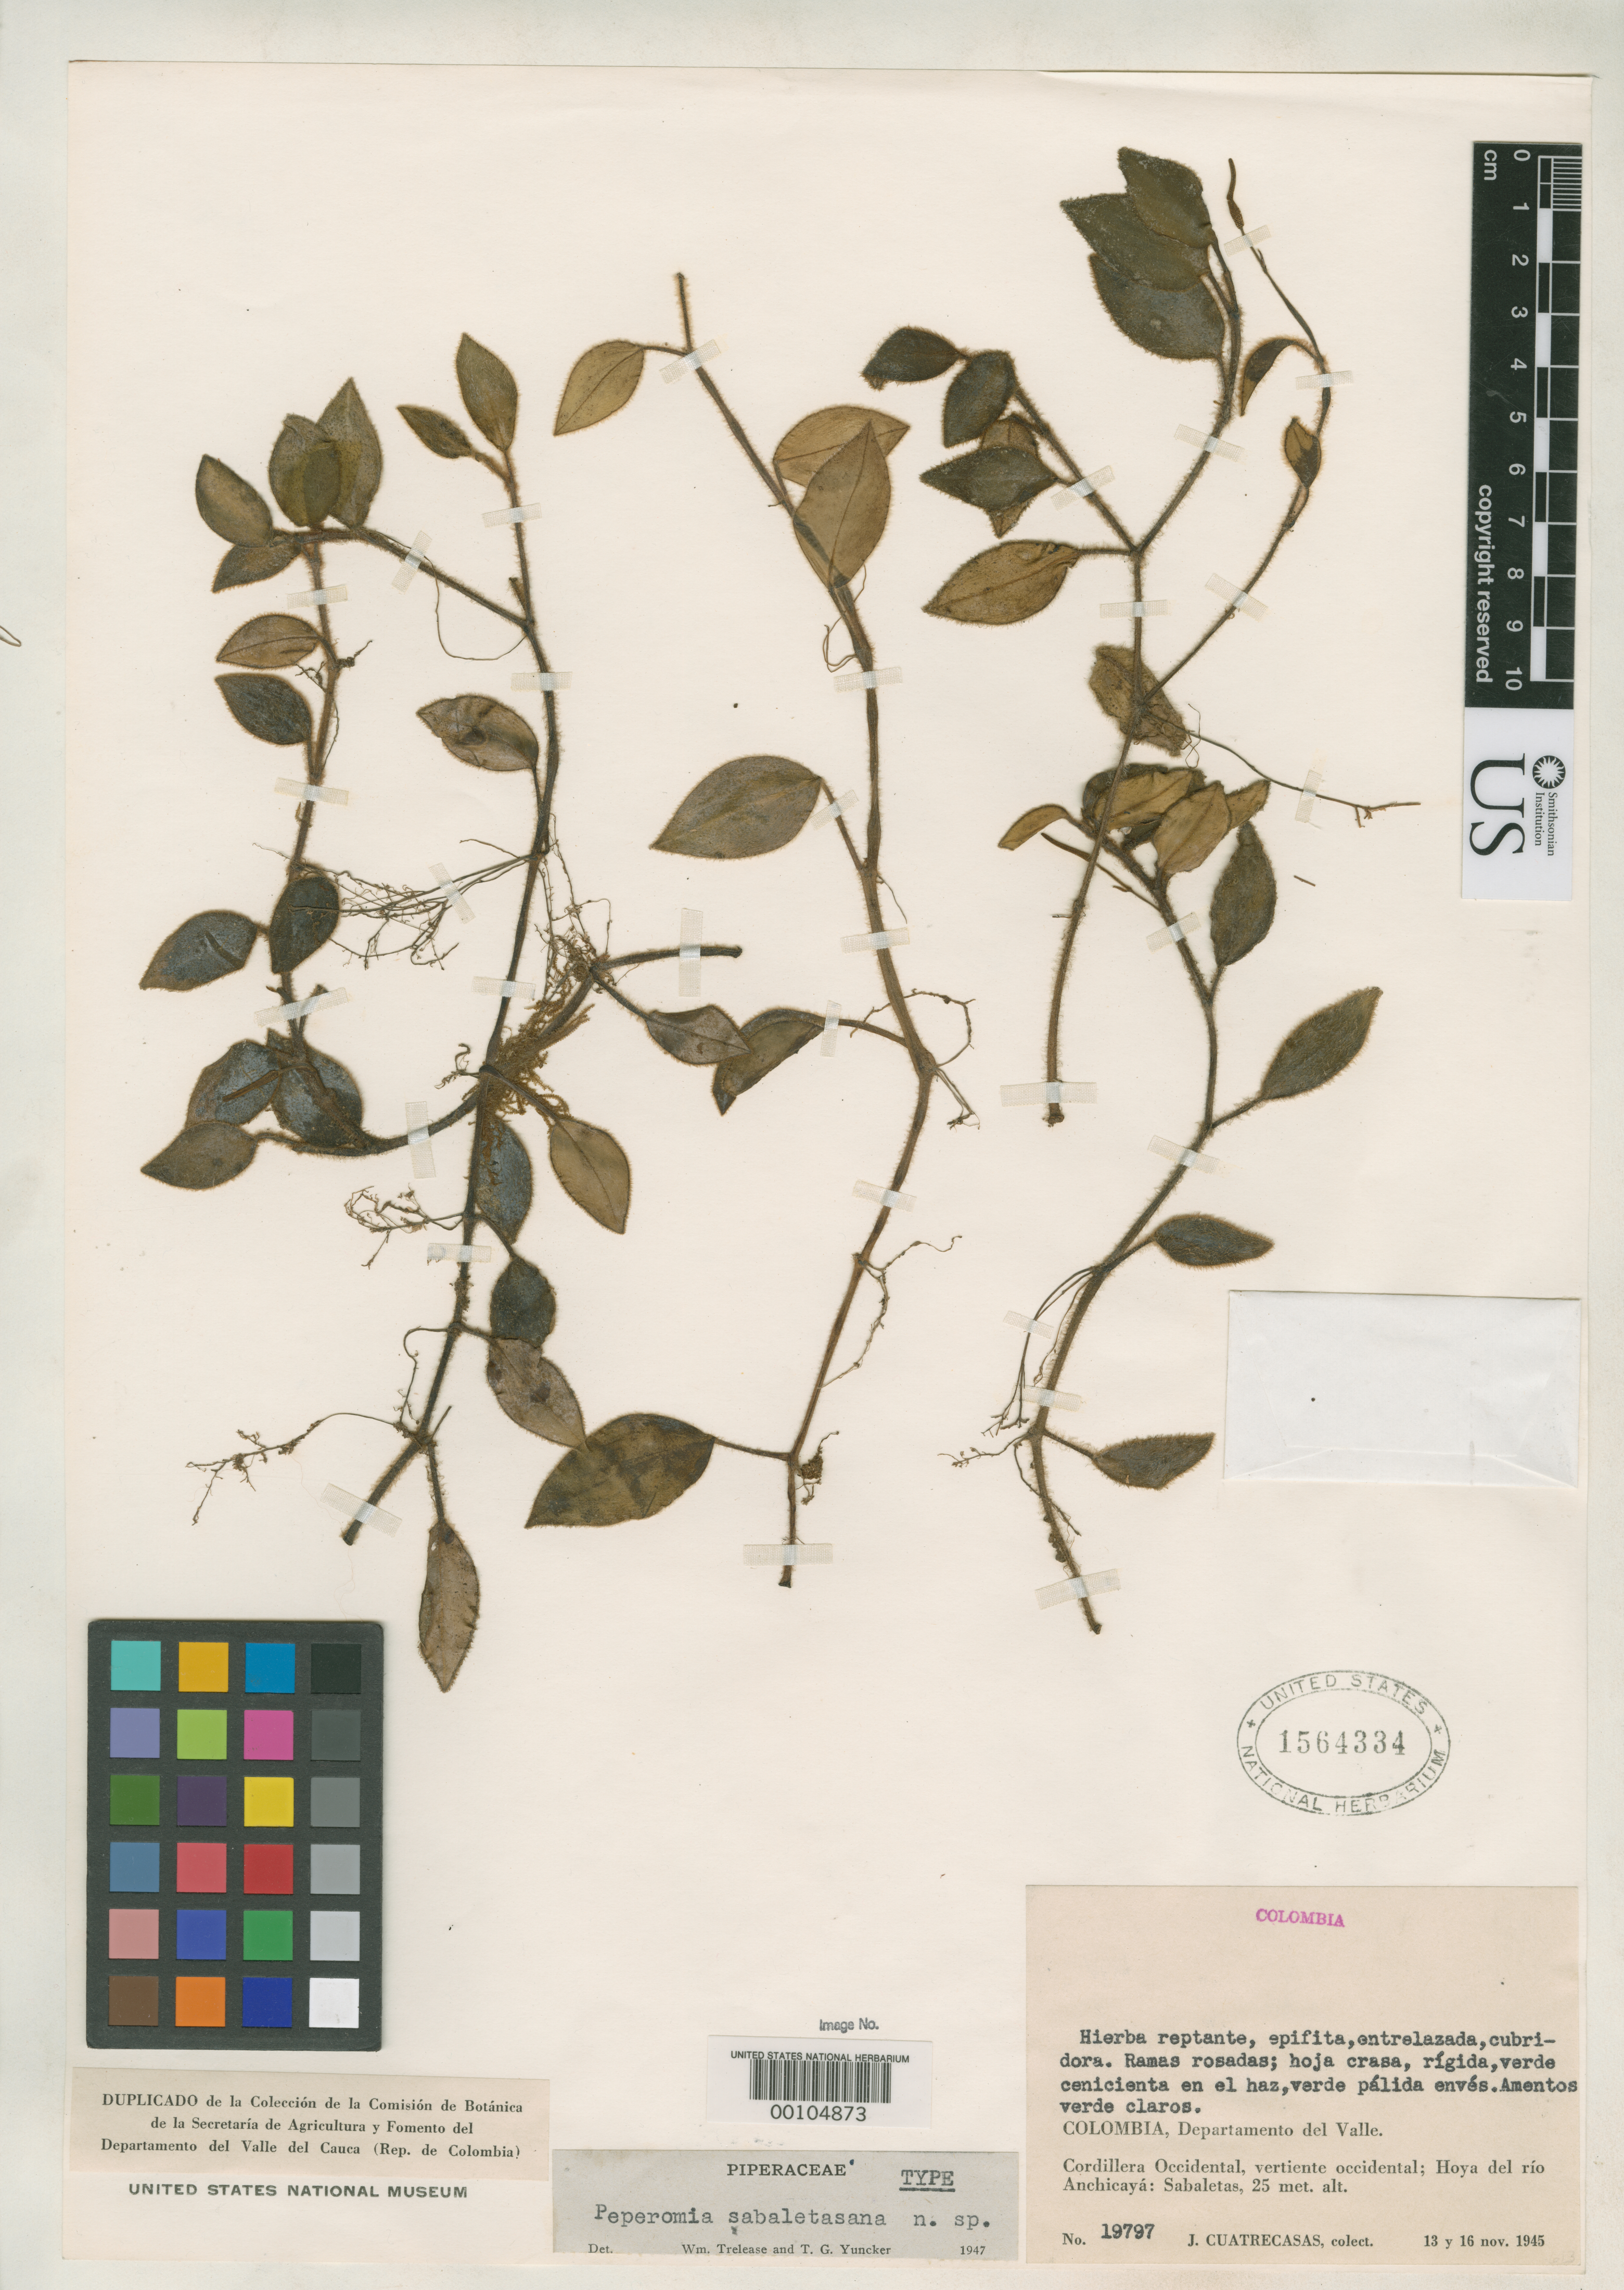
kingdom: Plantae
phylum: Tracheophyta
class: Magnoliopsida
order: Piperales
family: Piperaceae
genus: Peperomia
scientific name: Peperomia sabaletasana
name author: Yunck. in Trel. & Yunck.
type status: Holotype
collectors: J. Cuatrecasas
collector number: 19797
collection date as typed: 13 Nov 1945 to 16 Nov 1945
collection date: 1945-11-13/1945-11-16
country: Colombia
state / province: Valle del Cauca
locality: Rio Anchicaya Valley, Sabaletas.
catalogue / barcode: US 1564334